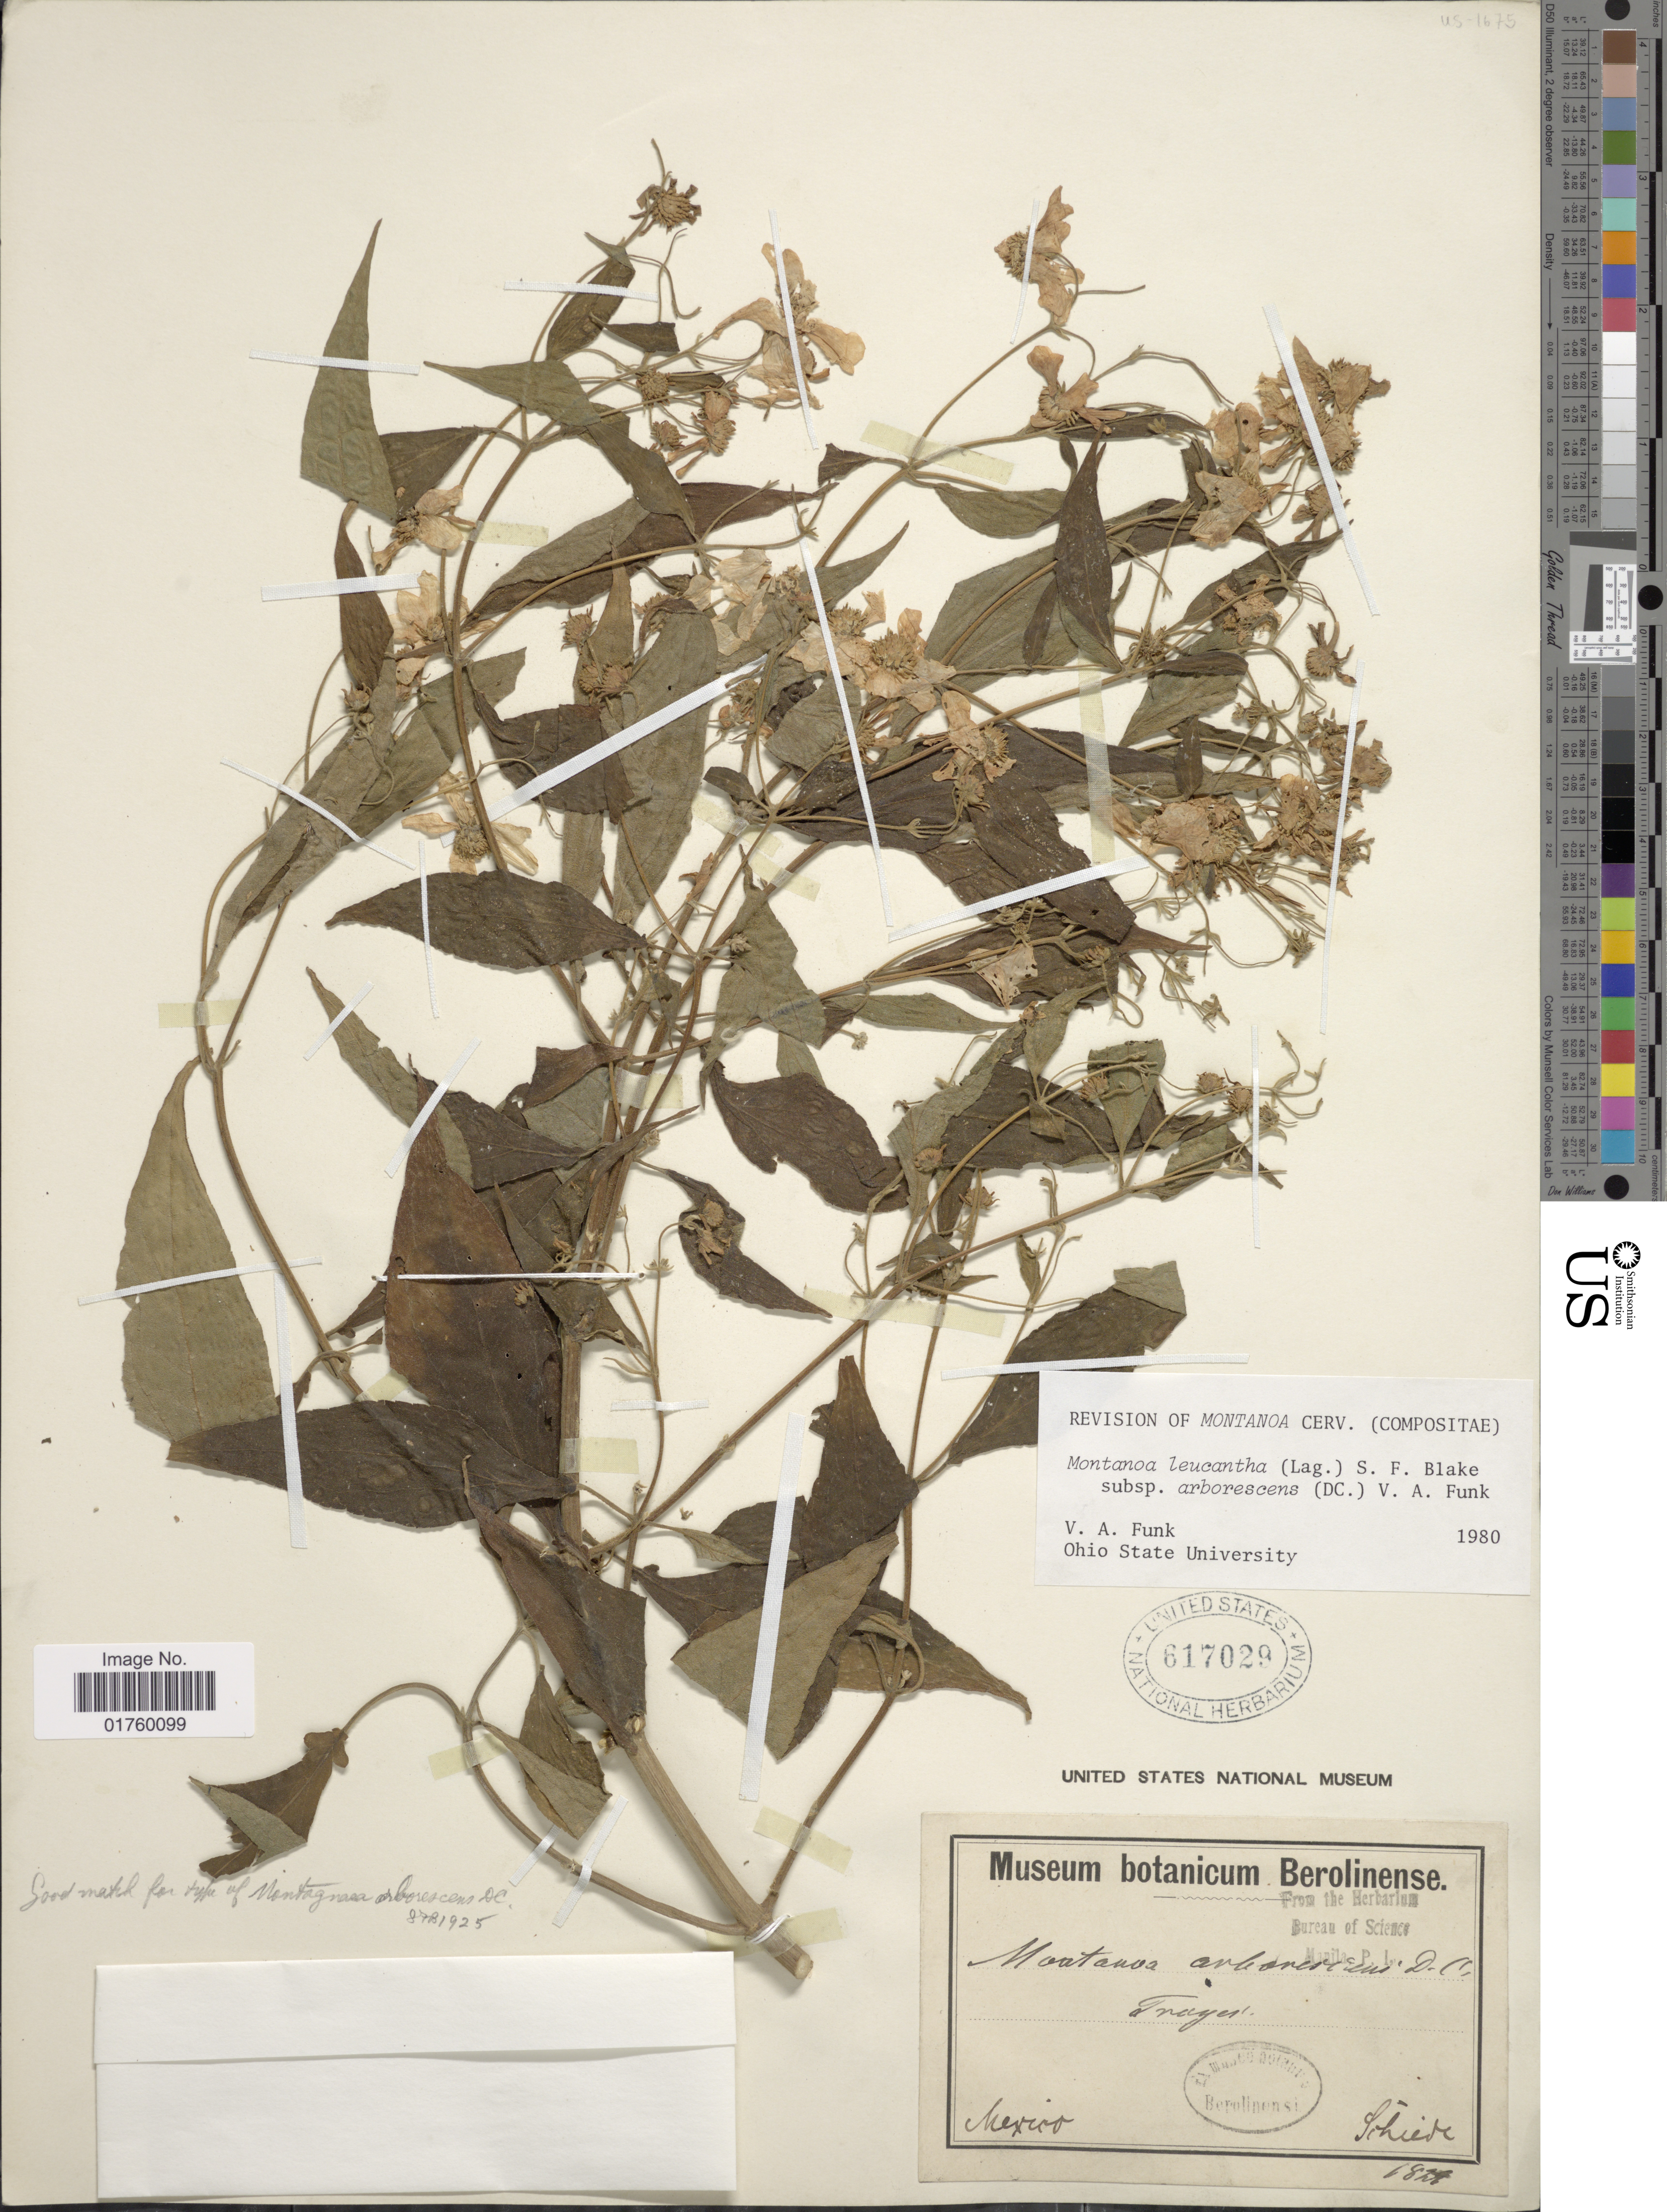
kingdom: Plantae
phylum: Tracheophyta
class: Magnoliopsida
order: Asterales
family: Asteraceae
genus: Montanoa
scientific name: Montanoa leucantha subsp. arborescens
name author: (DC.) V.A. Funk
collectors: Schiede, --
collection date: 1828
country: Mexico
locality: Frages. [interpreted]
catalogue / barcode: US 617029